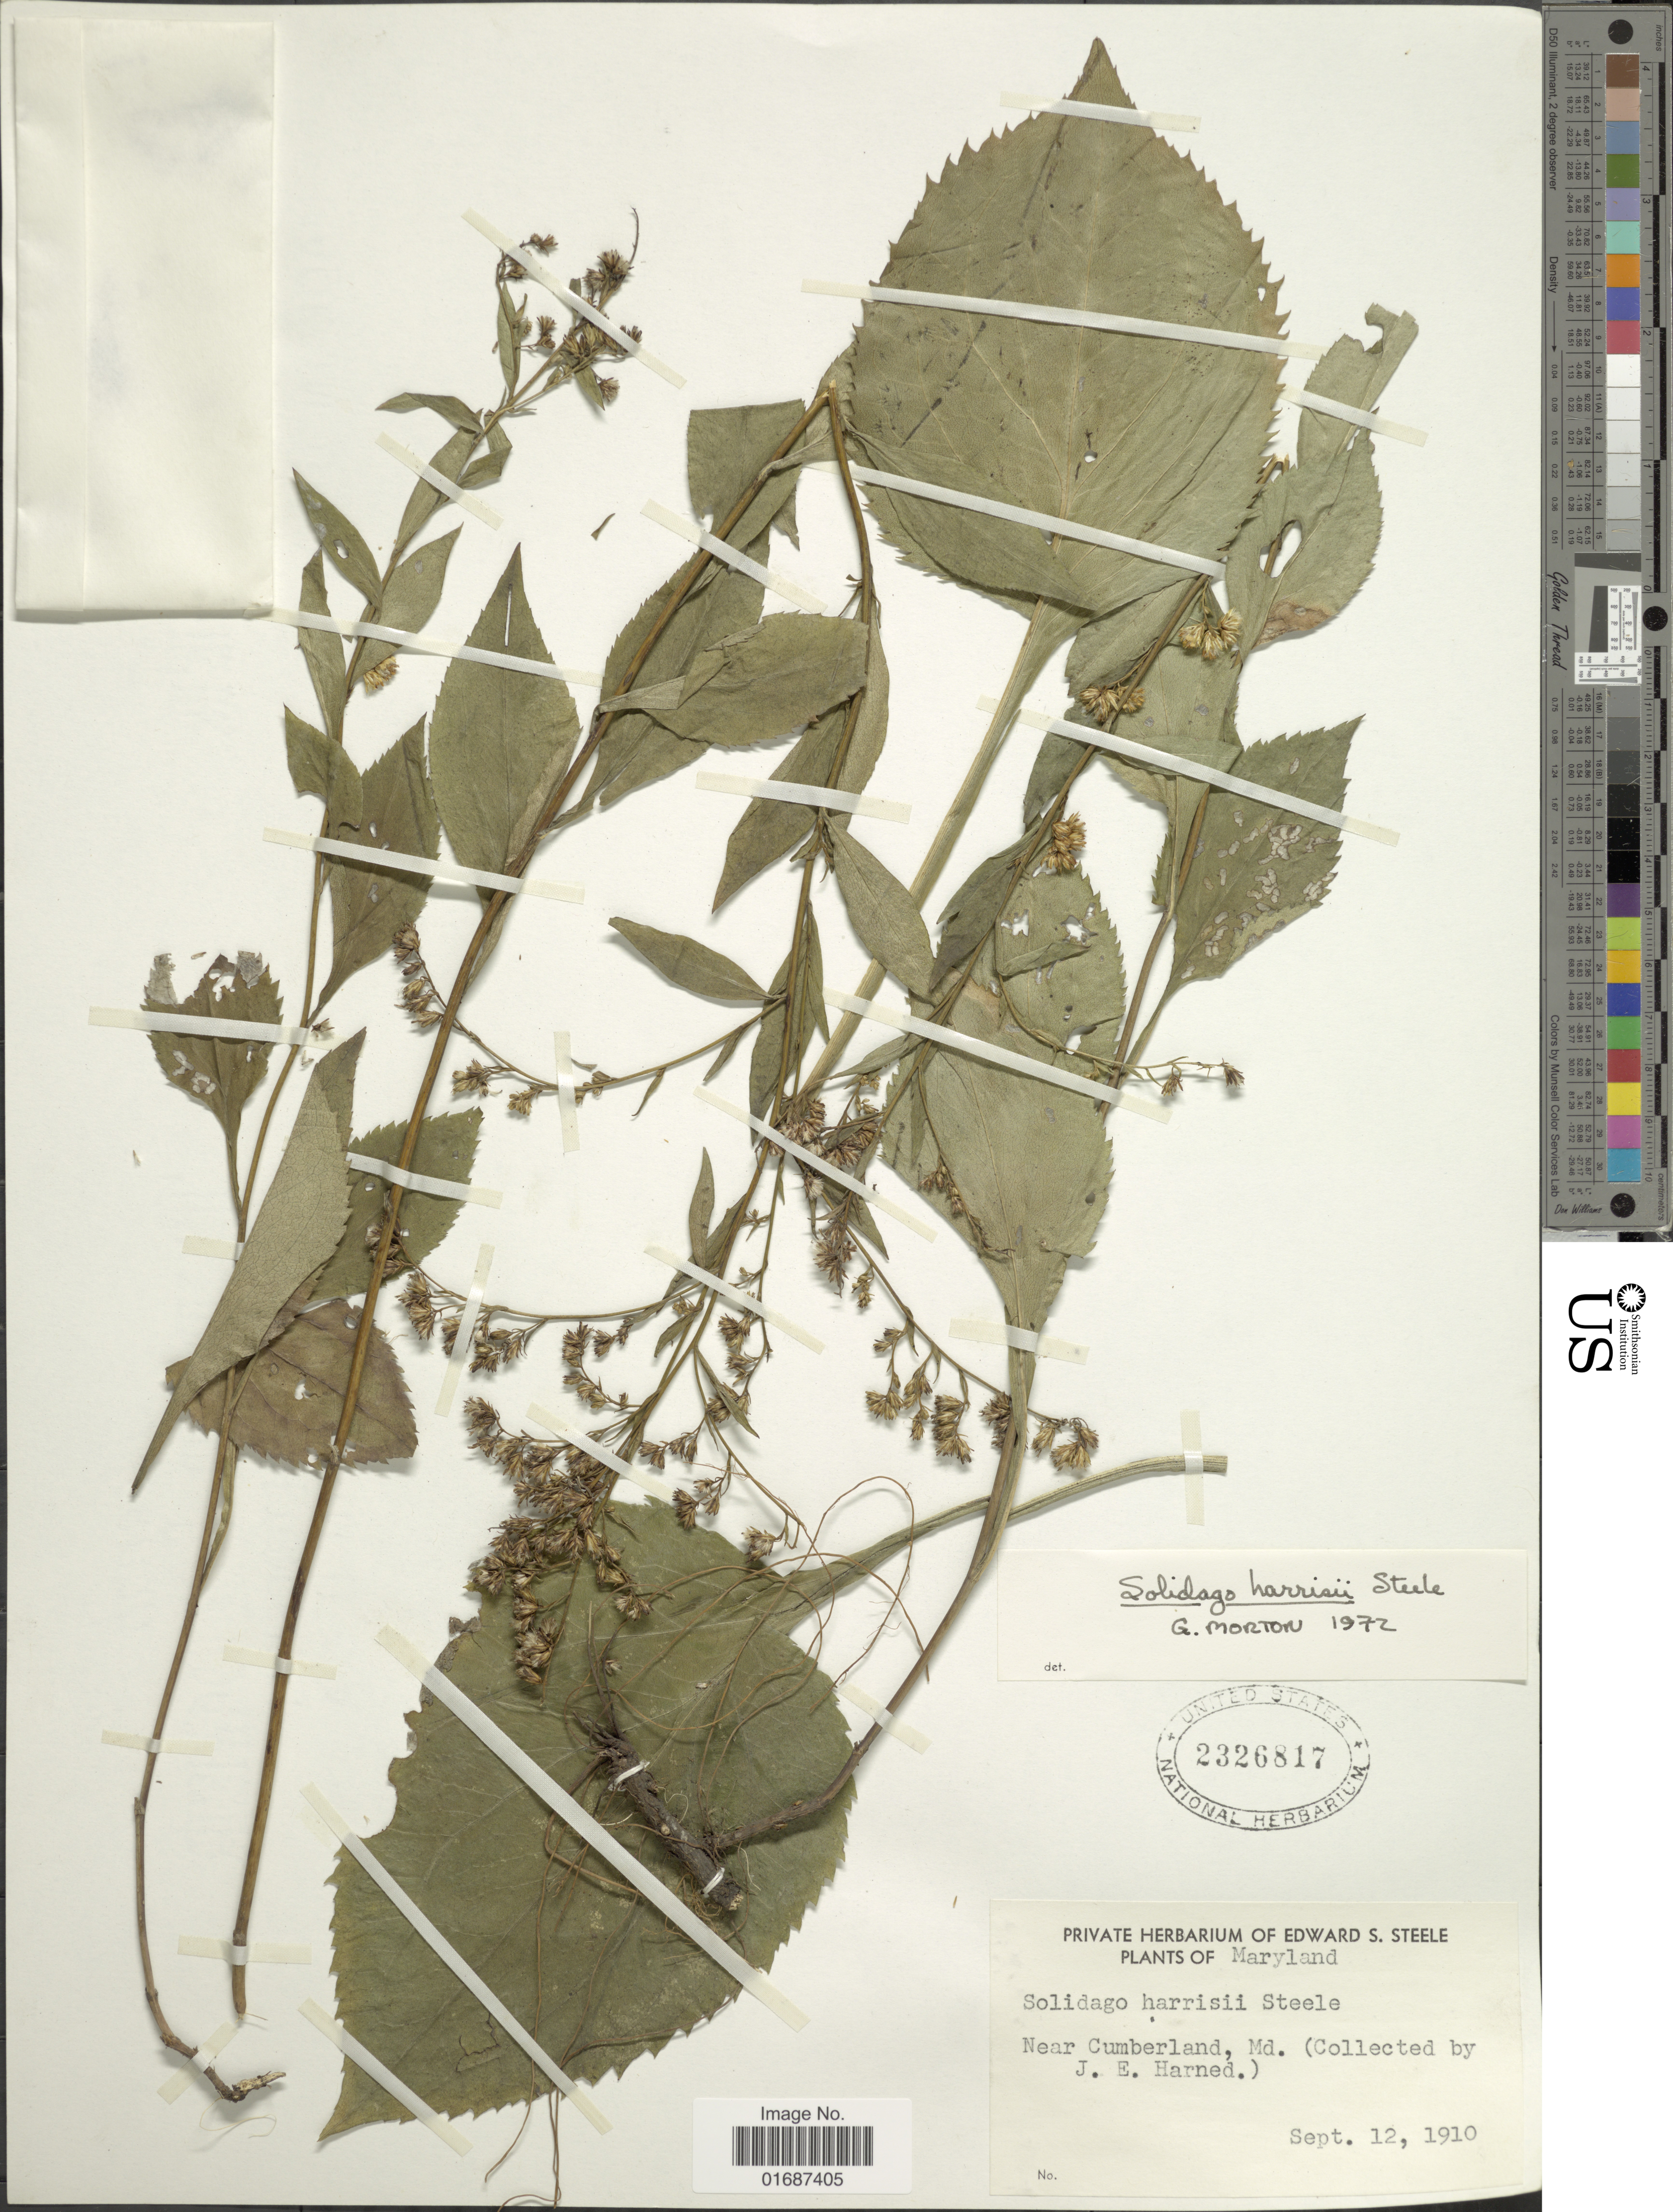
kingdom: Plantae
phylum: Tracheophyta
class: Magnoliopsida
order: Asterales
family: Asteraceae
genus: Solidago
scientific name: Solidago harrisii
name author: E.S. Steele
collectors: J. Harned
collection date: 1910-09-12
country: United States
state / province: Maryland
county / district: Allegany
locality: Near Cumberland, Md.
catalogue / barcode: US 2326817